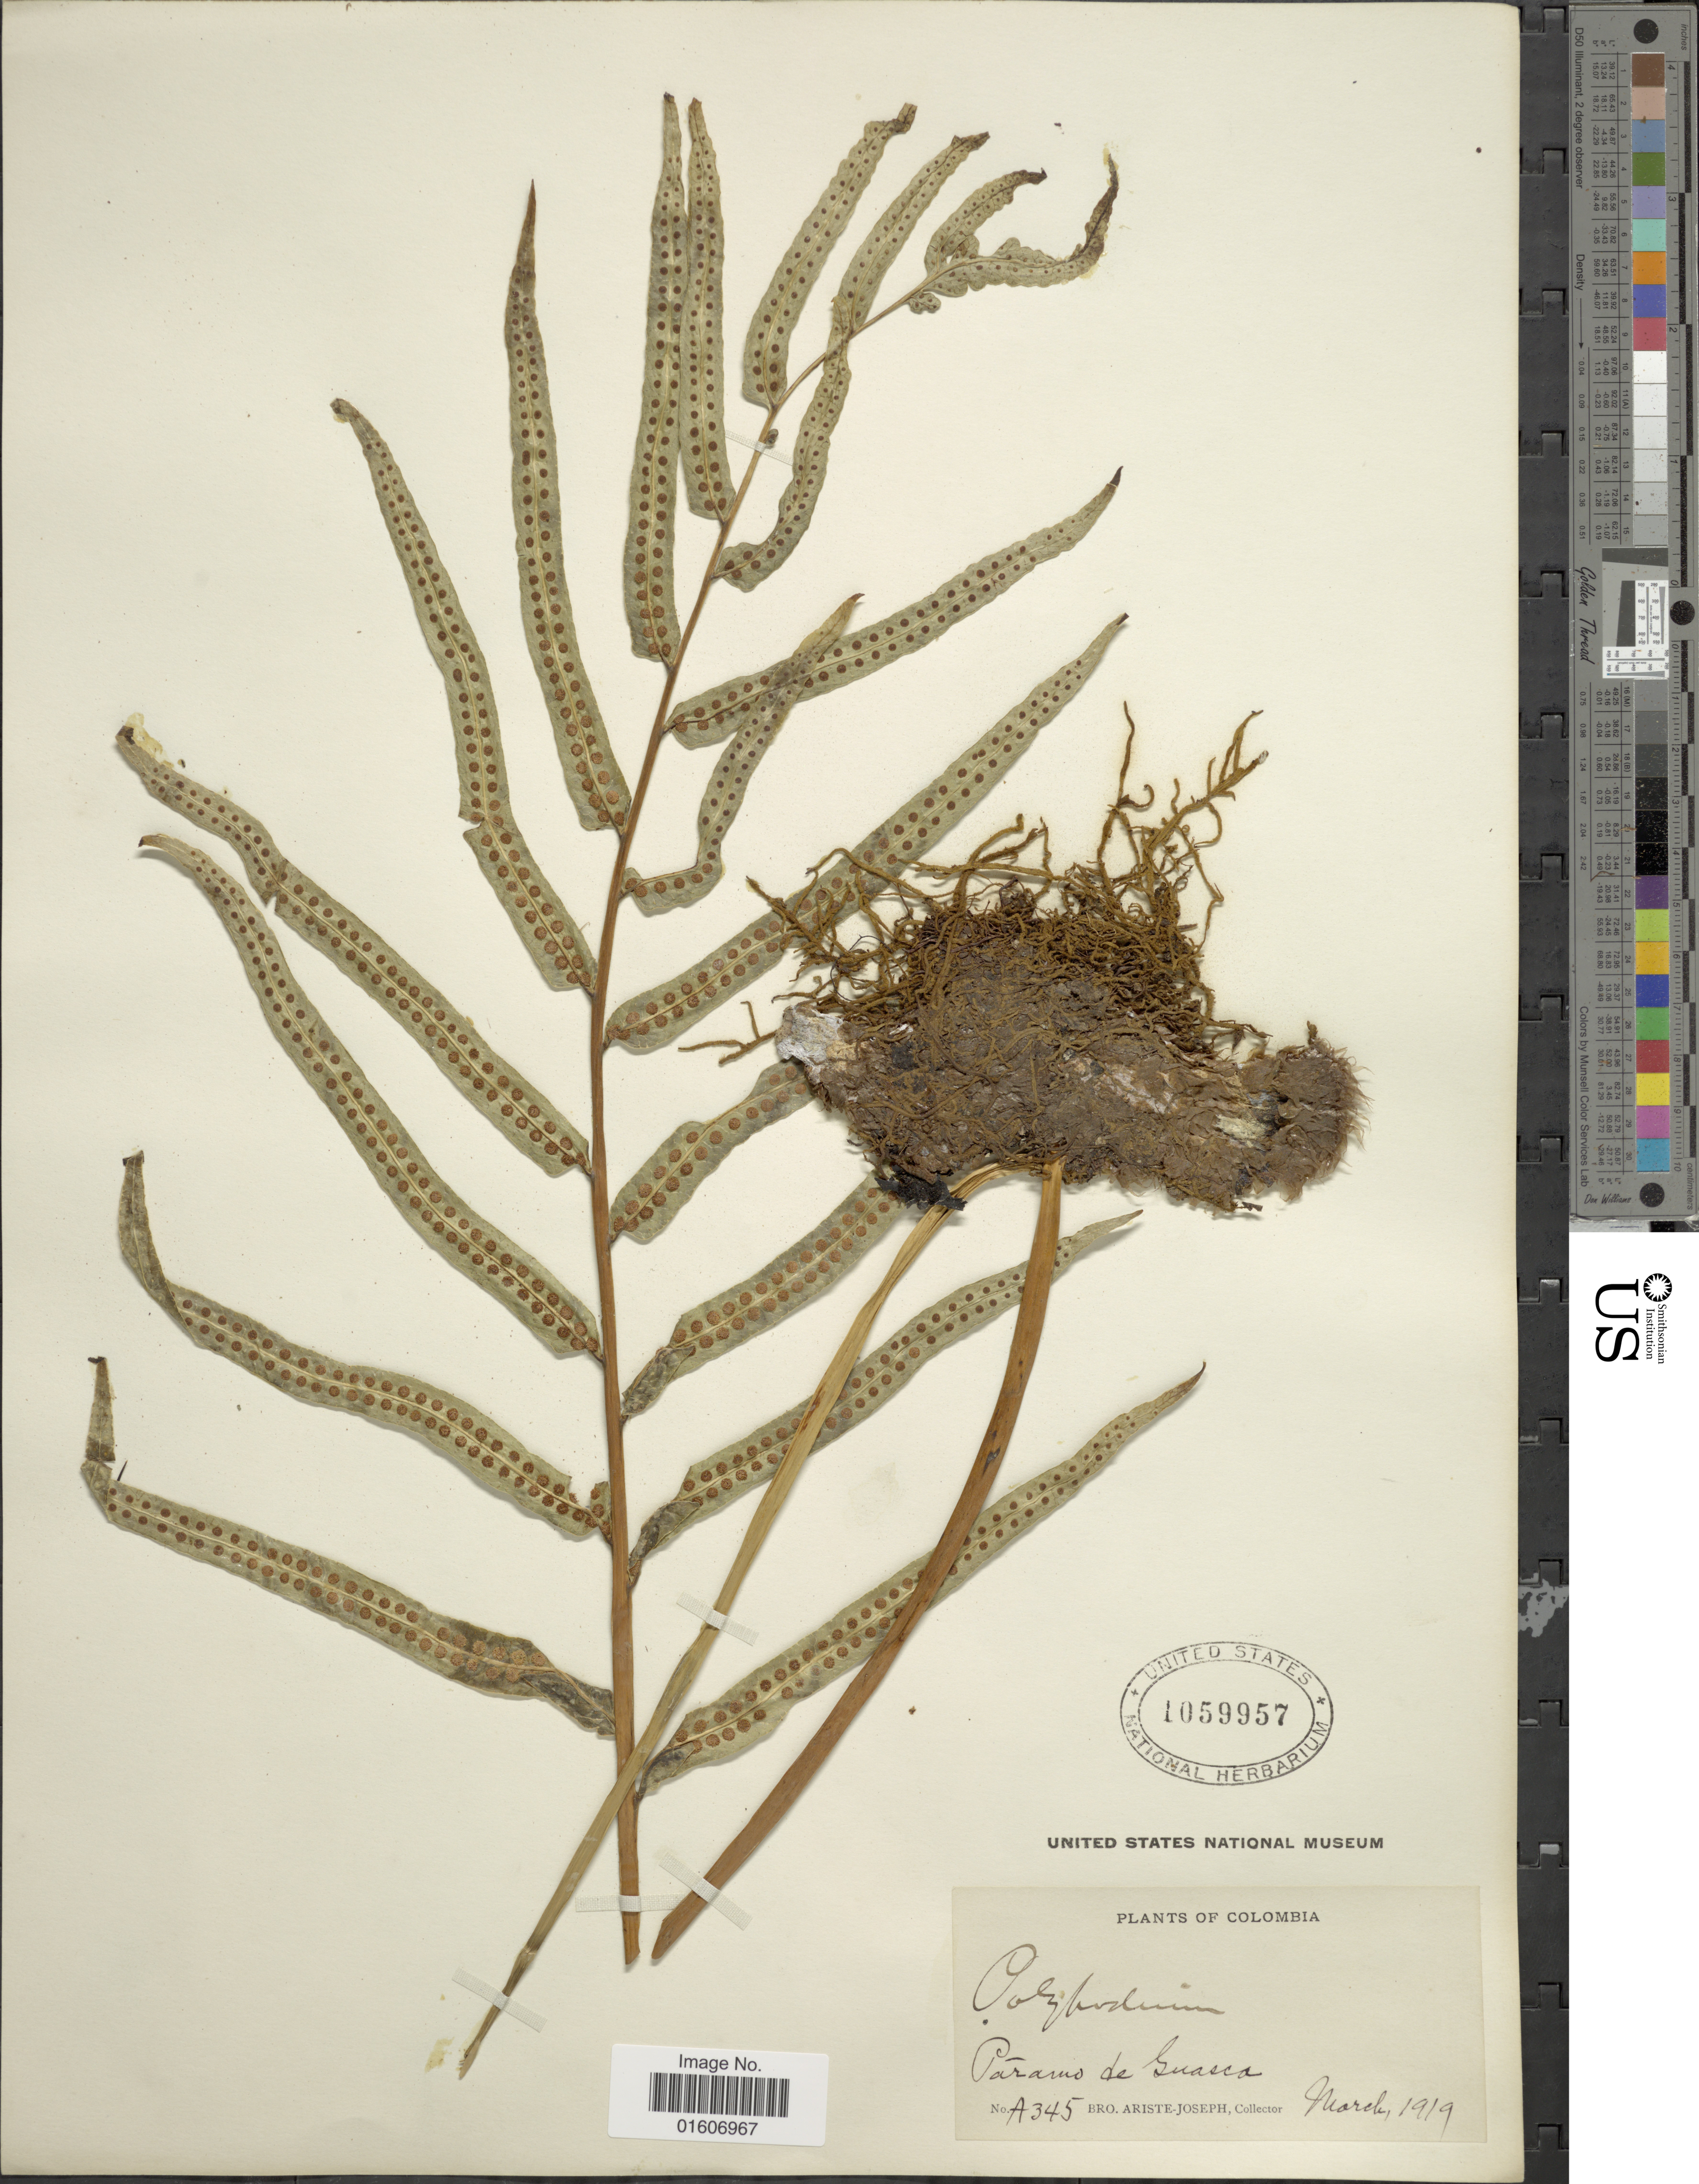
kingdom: Plantae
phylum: Tracheophyta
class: Polypodiopsida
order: Polypodiales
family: Polypodiaceae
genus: Serpocaulon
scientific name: Serpocaulon sessilifolium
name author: (Desv.) A.R. Sm.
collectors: Bro. Ariste-Joseph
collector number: A345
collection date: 1919-03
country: Colombia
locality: Páramo de Guasca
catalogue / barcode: US 1059957